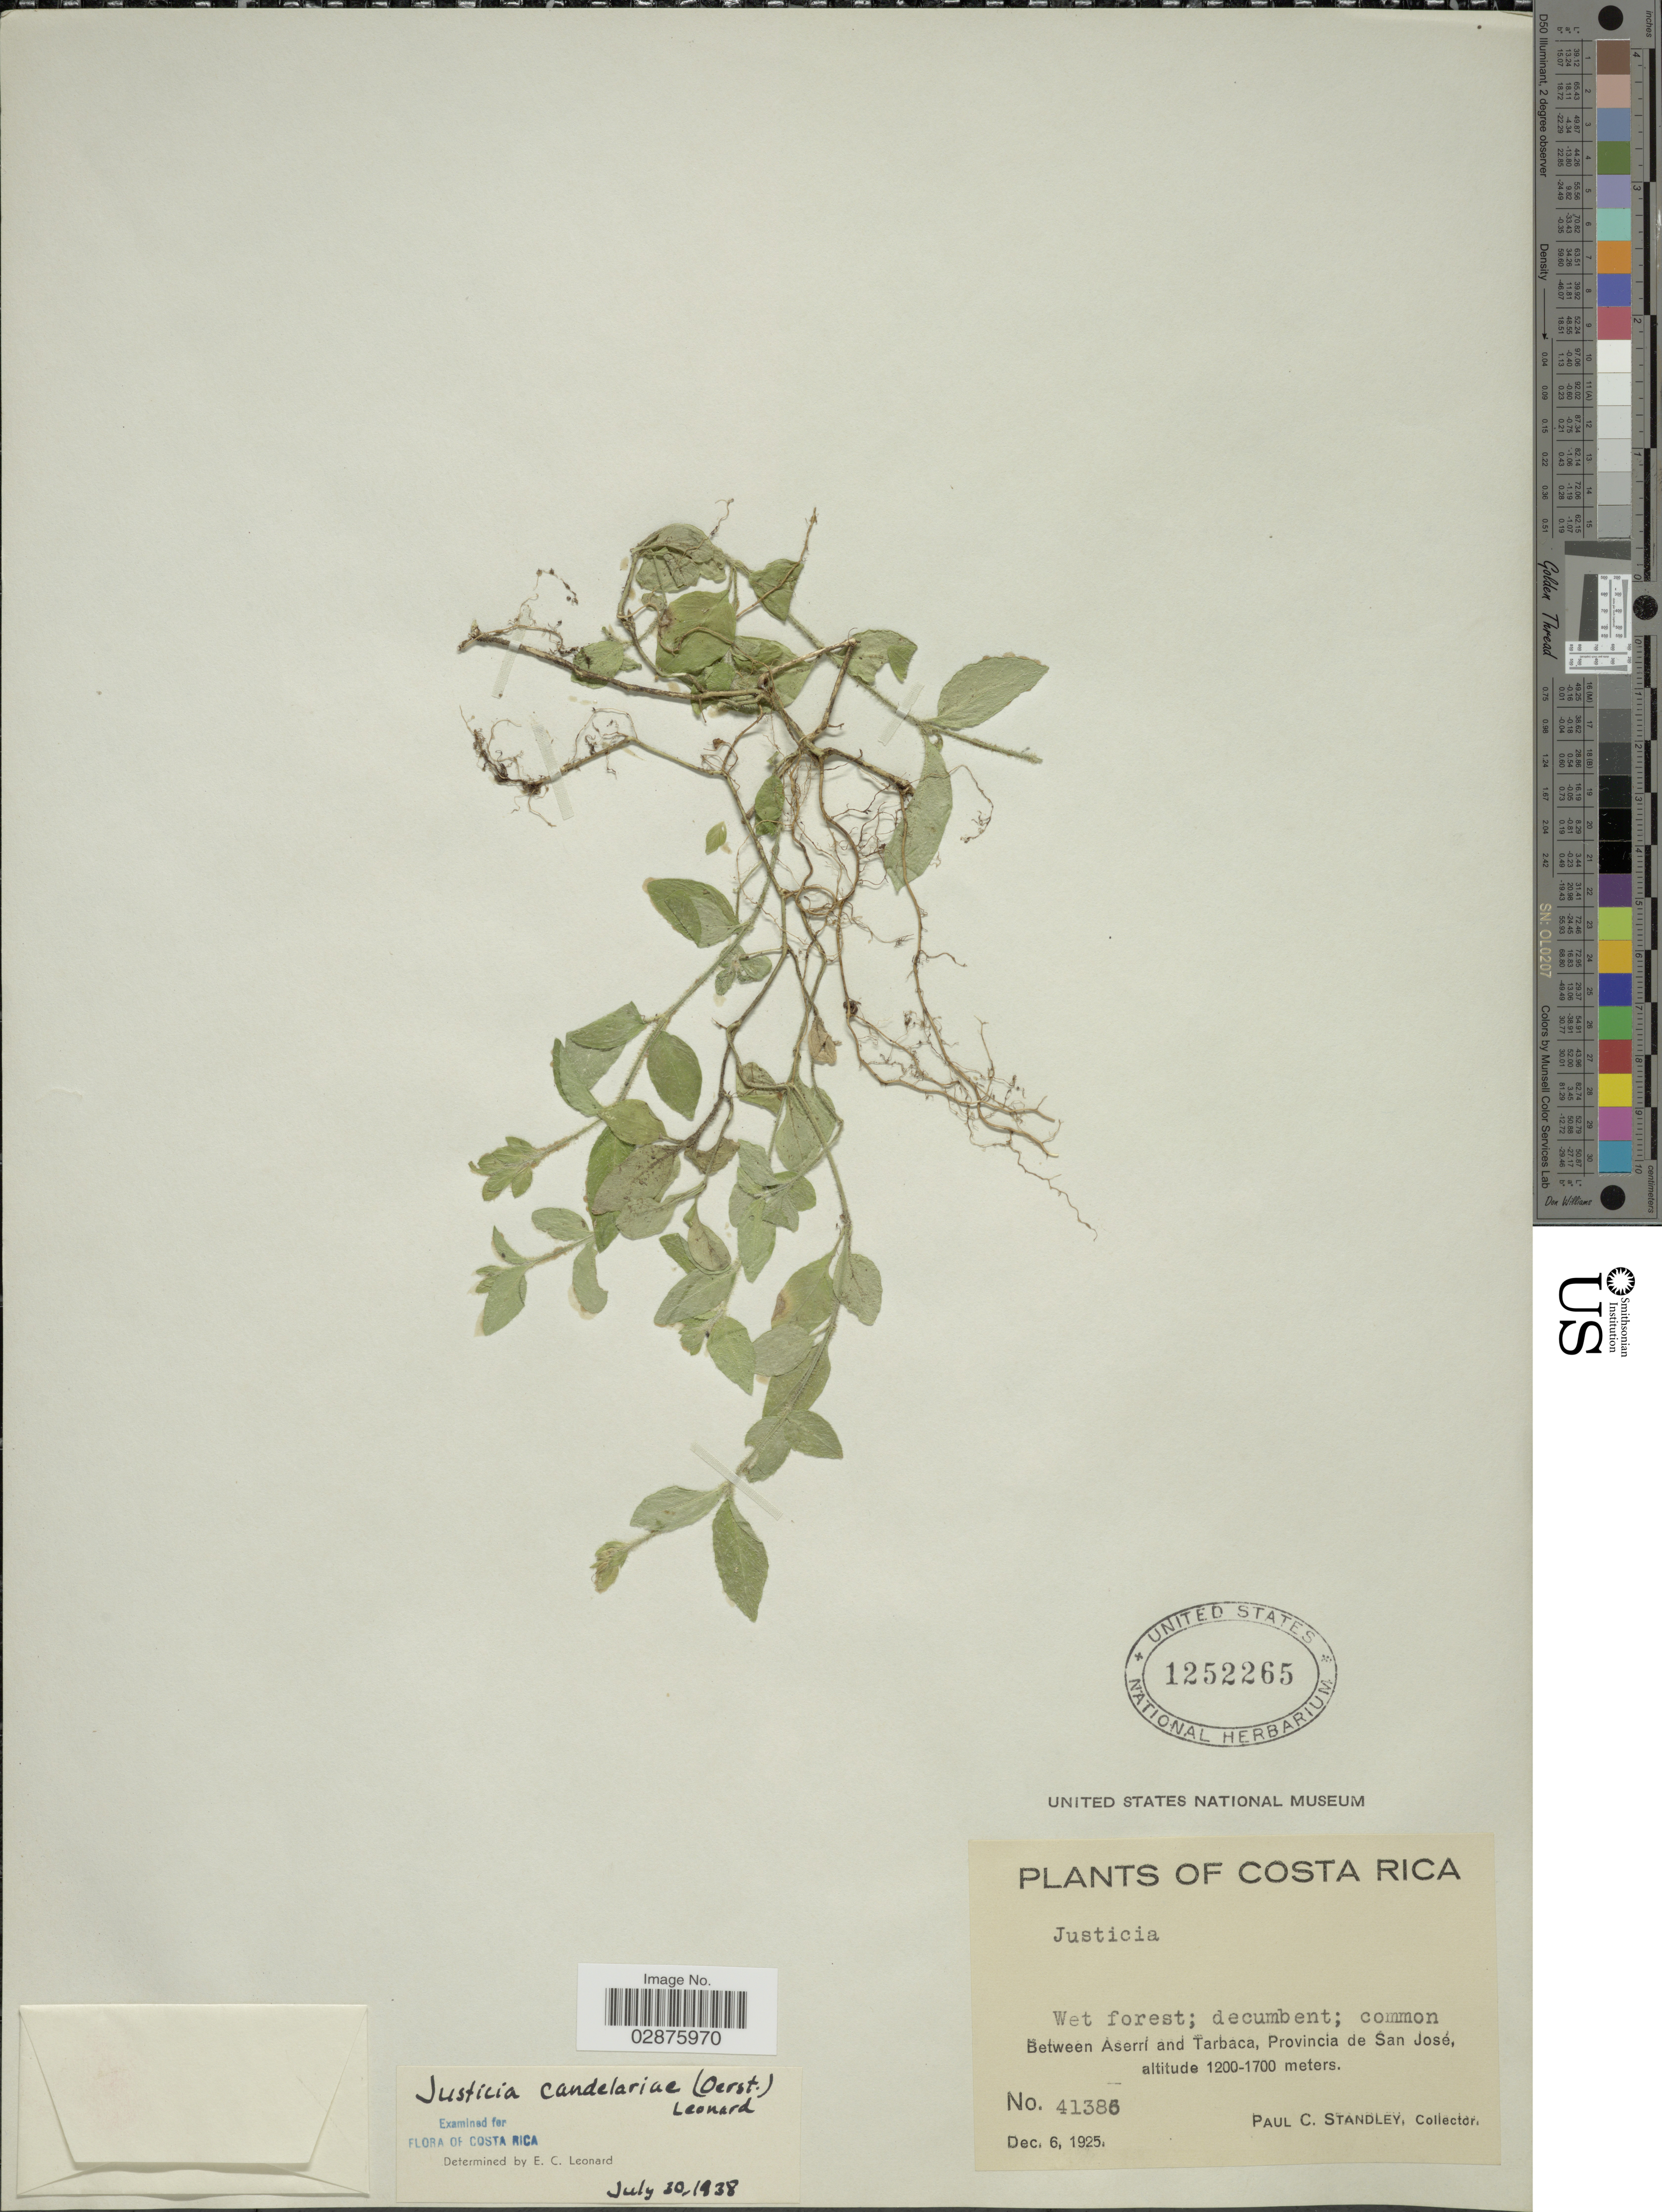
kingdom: Plantae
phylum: Tracheophyta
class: Magnoliopsida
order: Lamiales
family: Acanthaceae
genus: Justicia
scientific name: Justicia candelariae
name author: (Oerst.) Leonard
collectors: P. C. Standley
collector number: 41386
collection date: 1925-12-06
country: Costa Rica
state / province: San José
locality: Between Aserri and Tarbaca, Provincia de San José.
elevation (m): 1200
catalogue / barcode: US 1252265